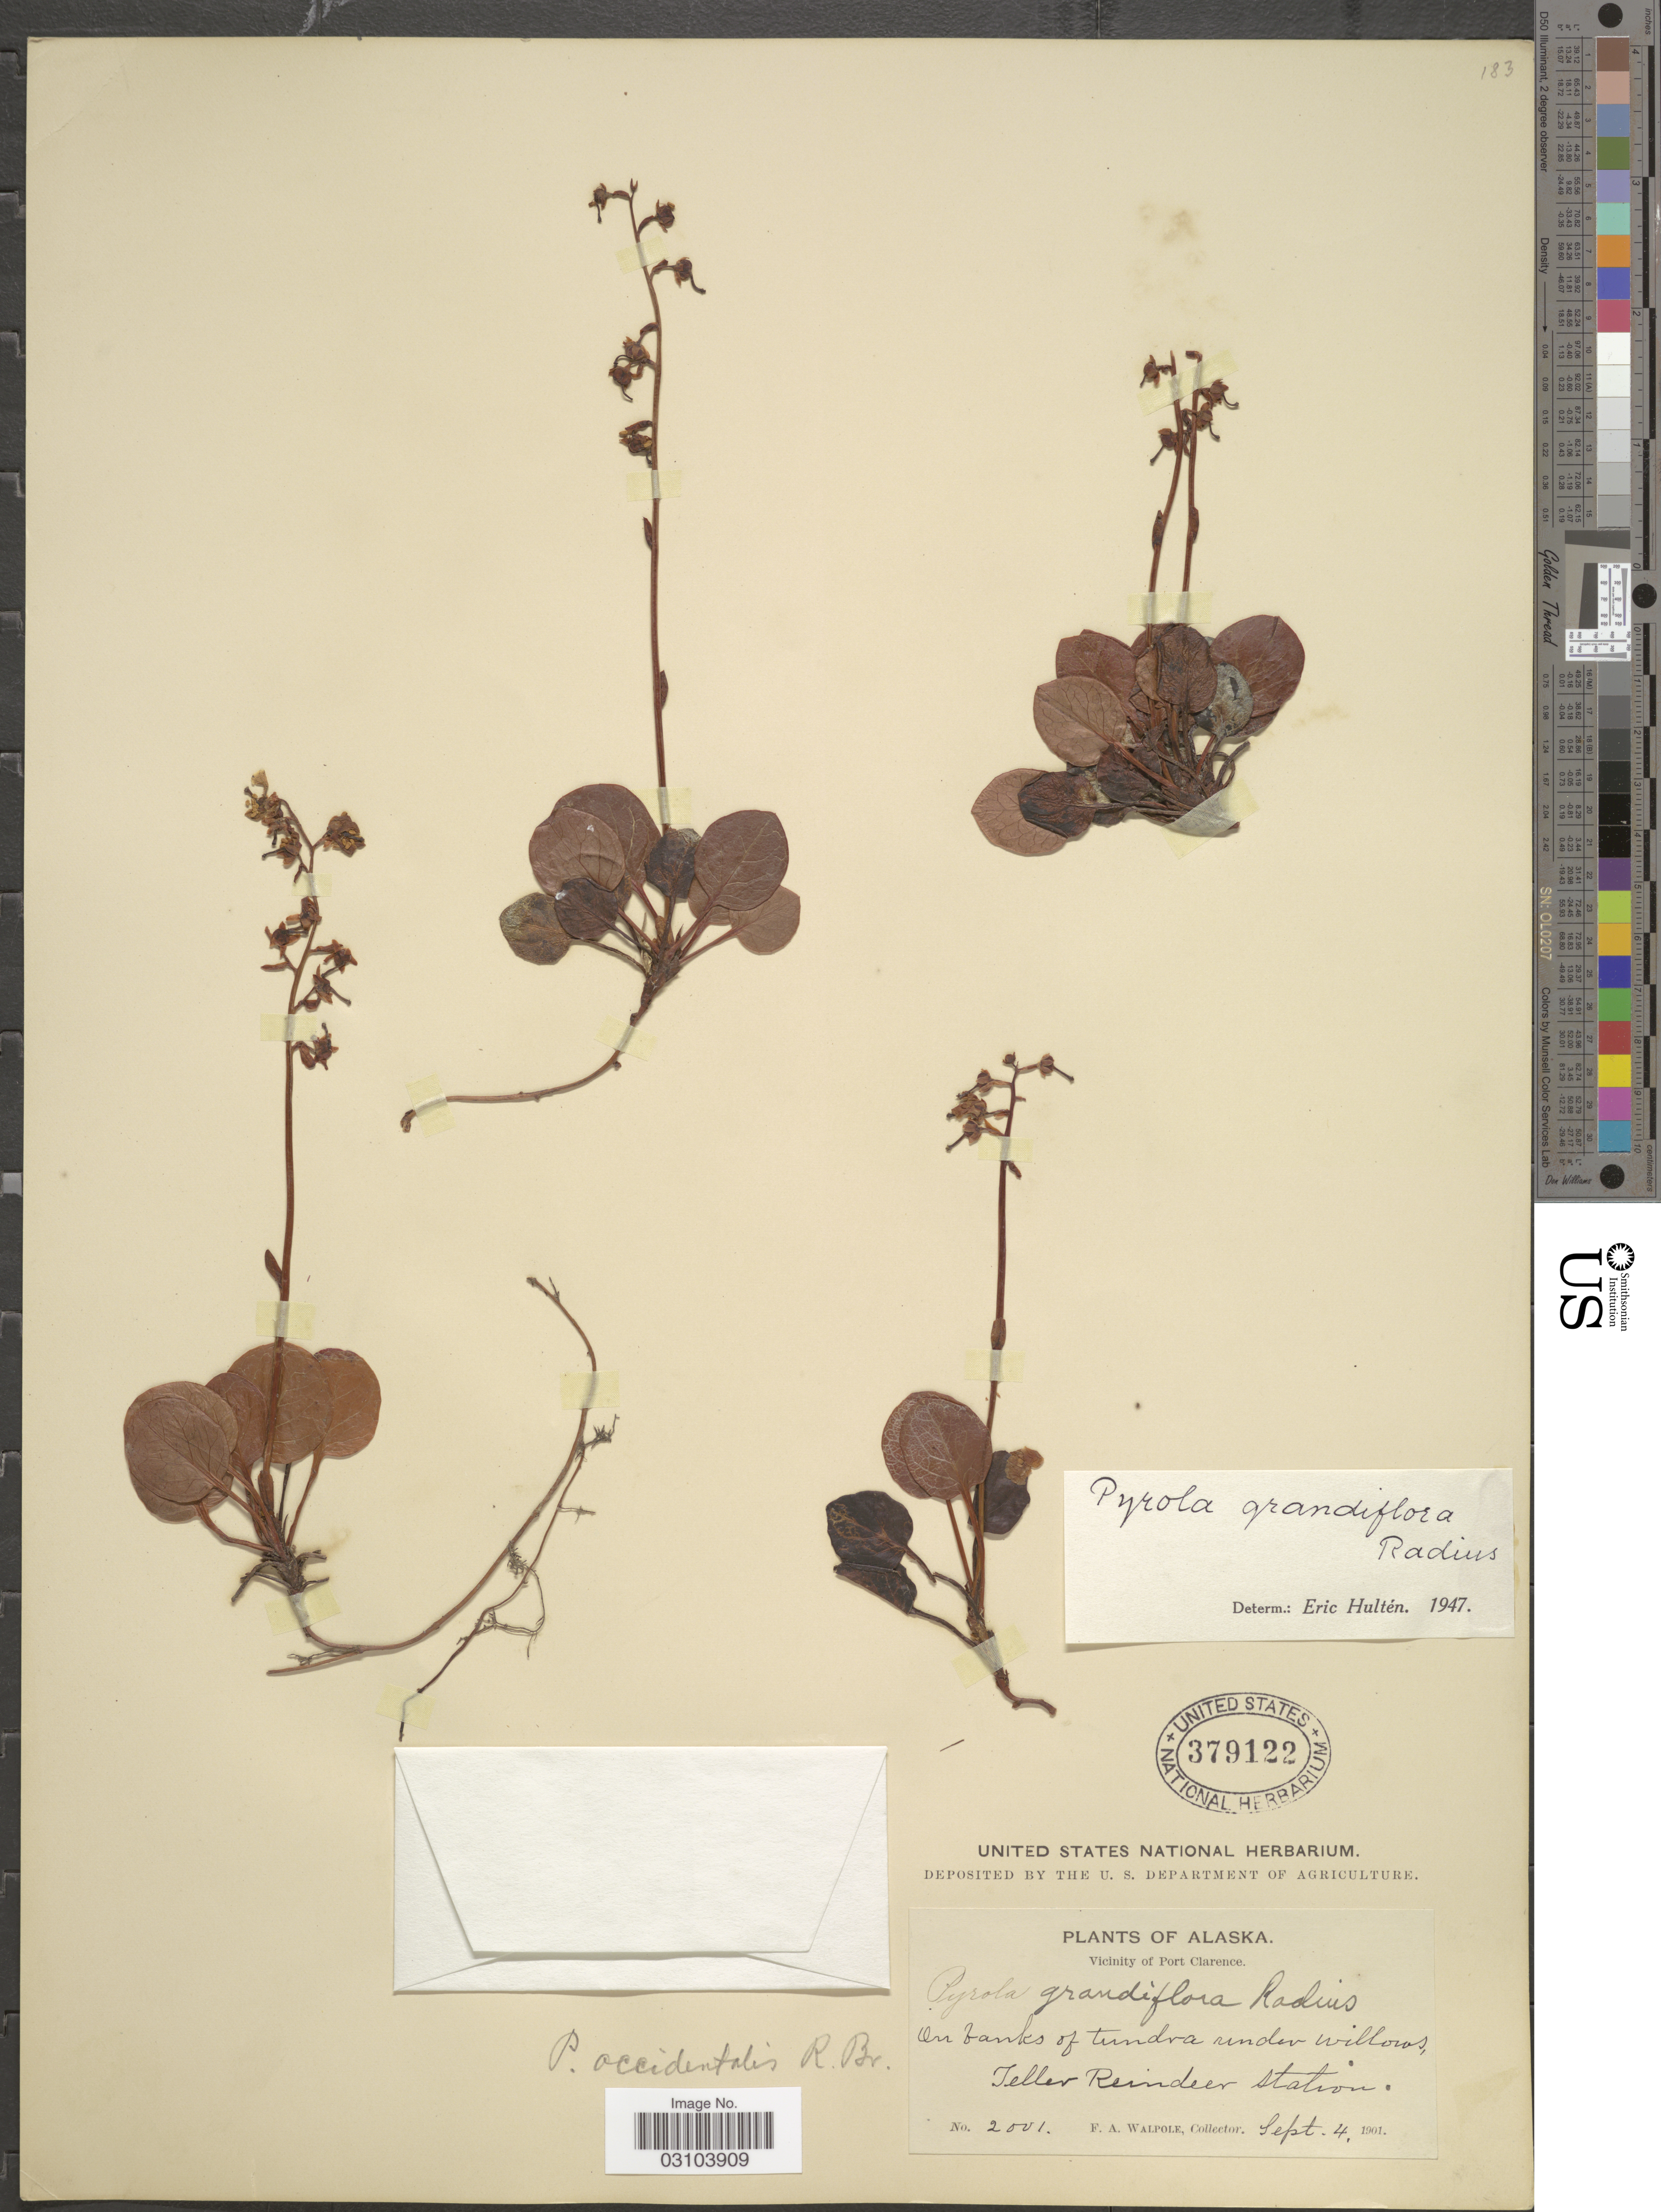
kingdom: Plantae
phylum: Tracheophyta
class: Magnoliopsida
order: Ericales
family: Ericaceae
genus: Pyrola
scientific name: Pyrola grandiflora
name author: Radius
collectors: F. Walpole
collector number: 2001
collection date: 1901-09-04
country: United States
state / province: Alaska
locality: Vicinity of Port Clarence. Teller Reindeer Station.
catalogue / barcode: US 379122